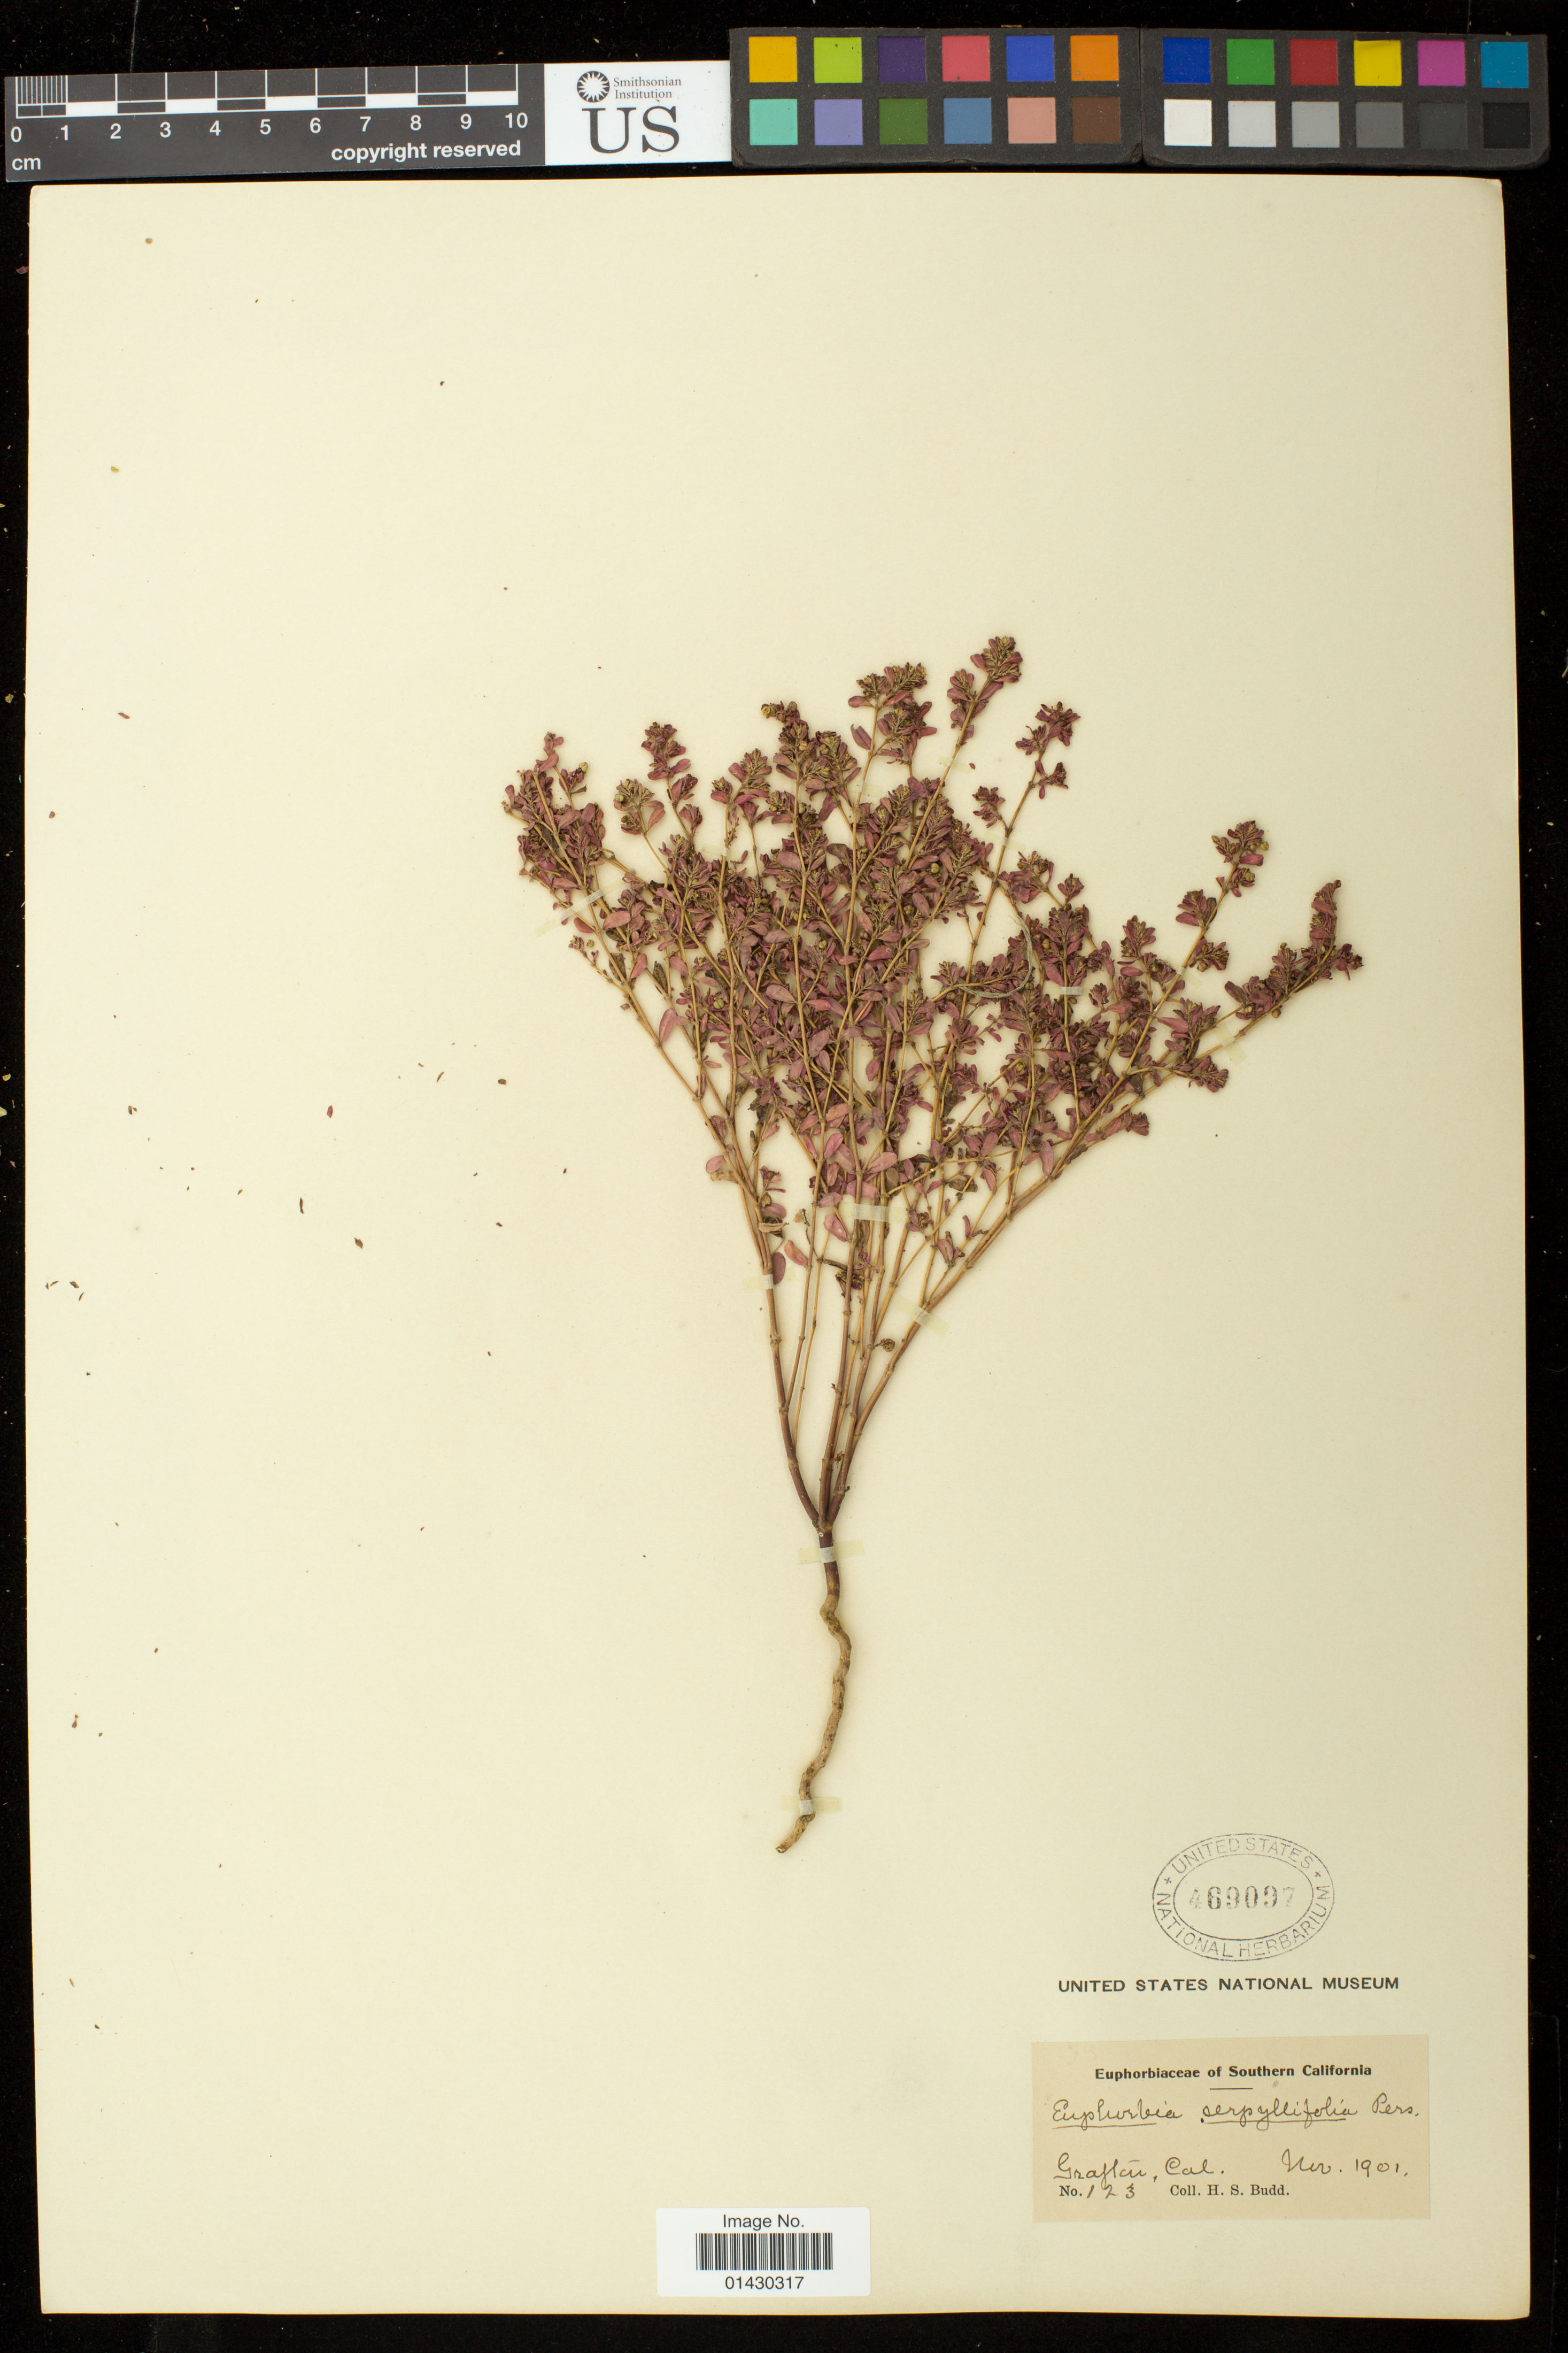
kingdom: Plantae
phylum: Tracheophyta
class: Magnoliopsida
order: Malpighiales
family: Euphorbiaceae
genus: Euphorbia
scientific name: Euphorbia serpillifolia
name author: Pers.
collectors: H. Budd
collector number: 123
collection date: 1901-11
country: United States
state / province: California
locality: Grafton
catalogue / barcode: US 469097